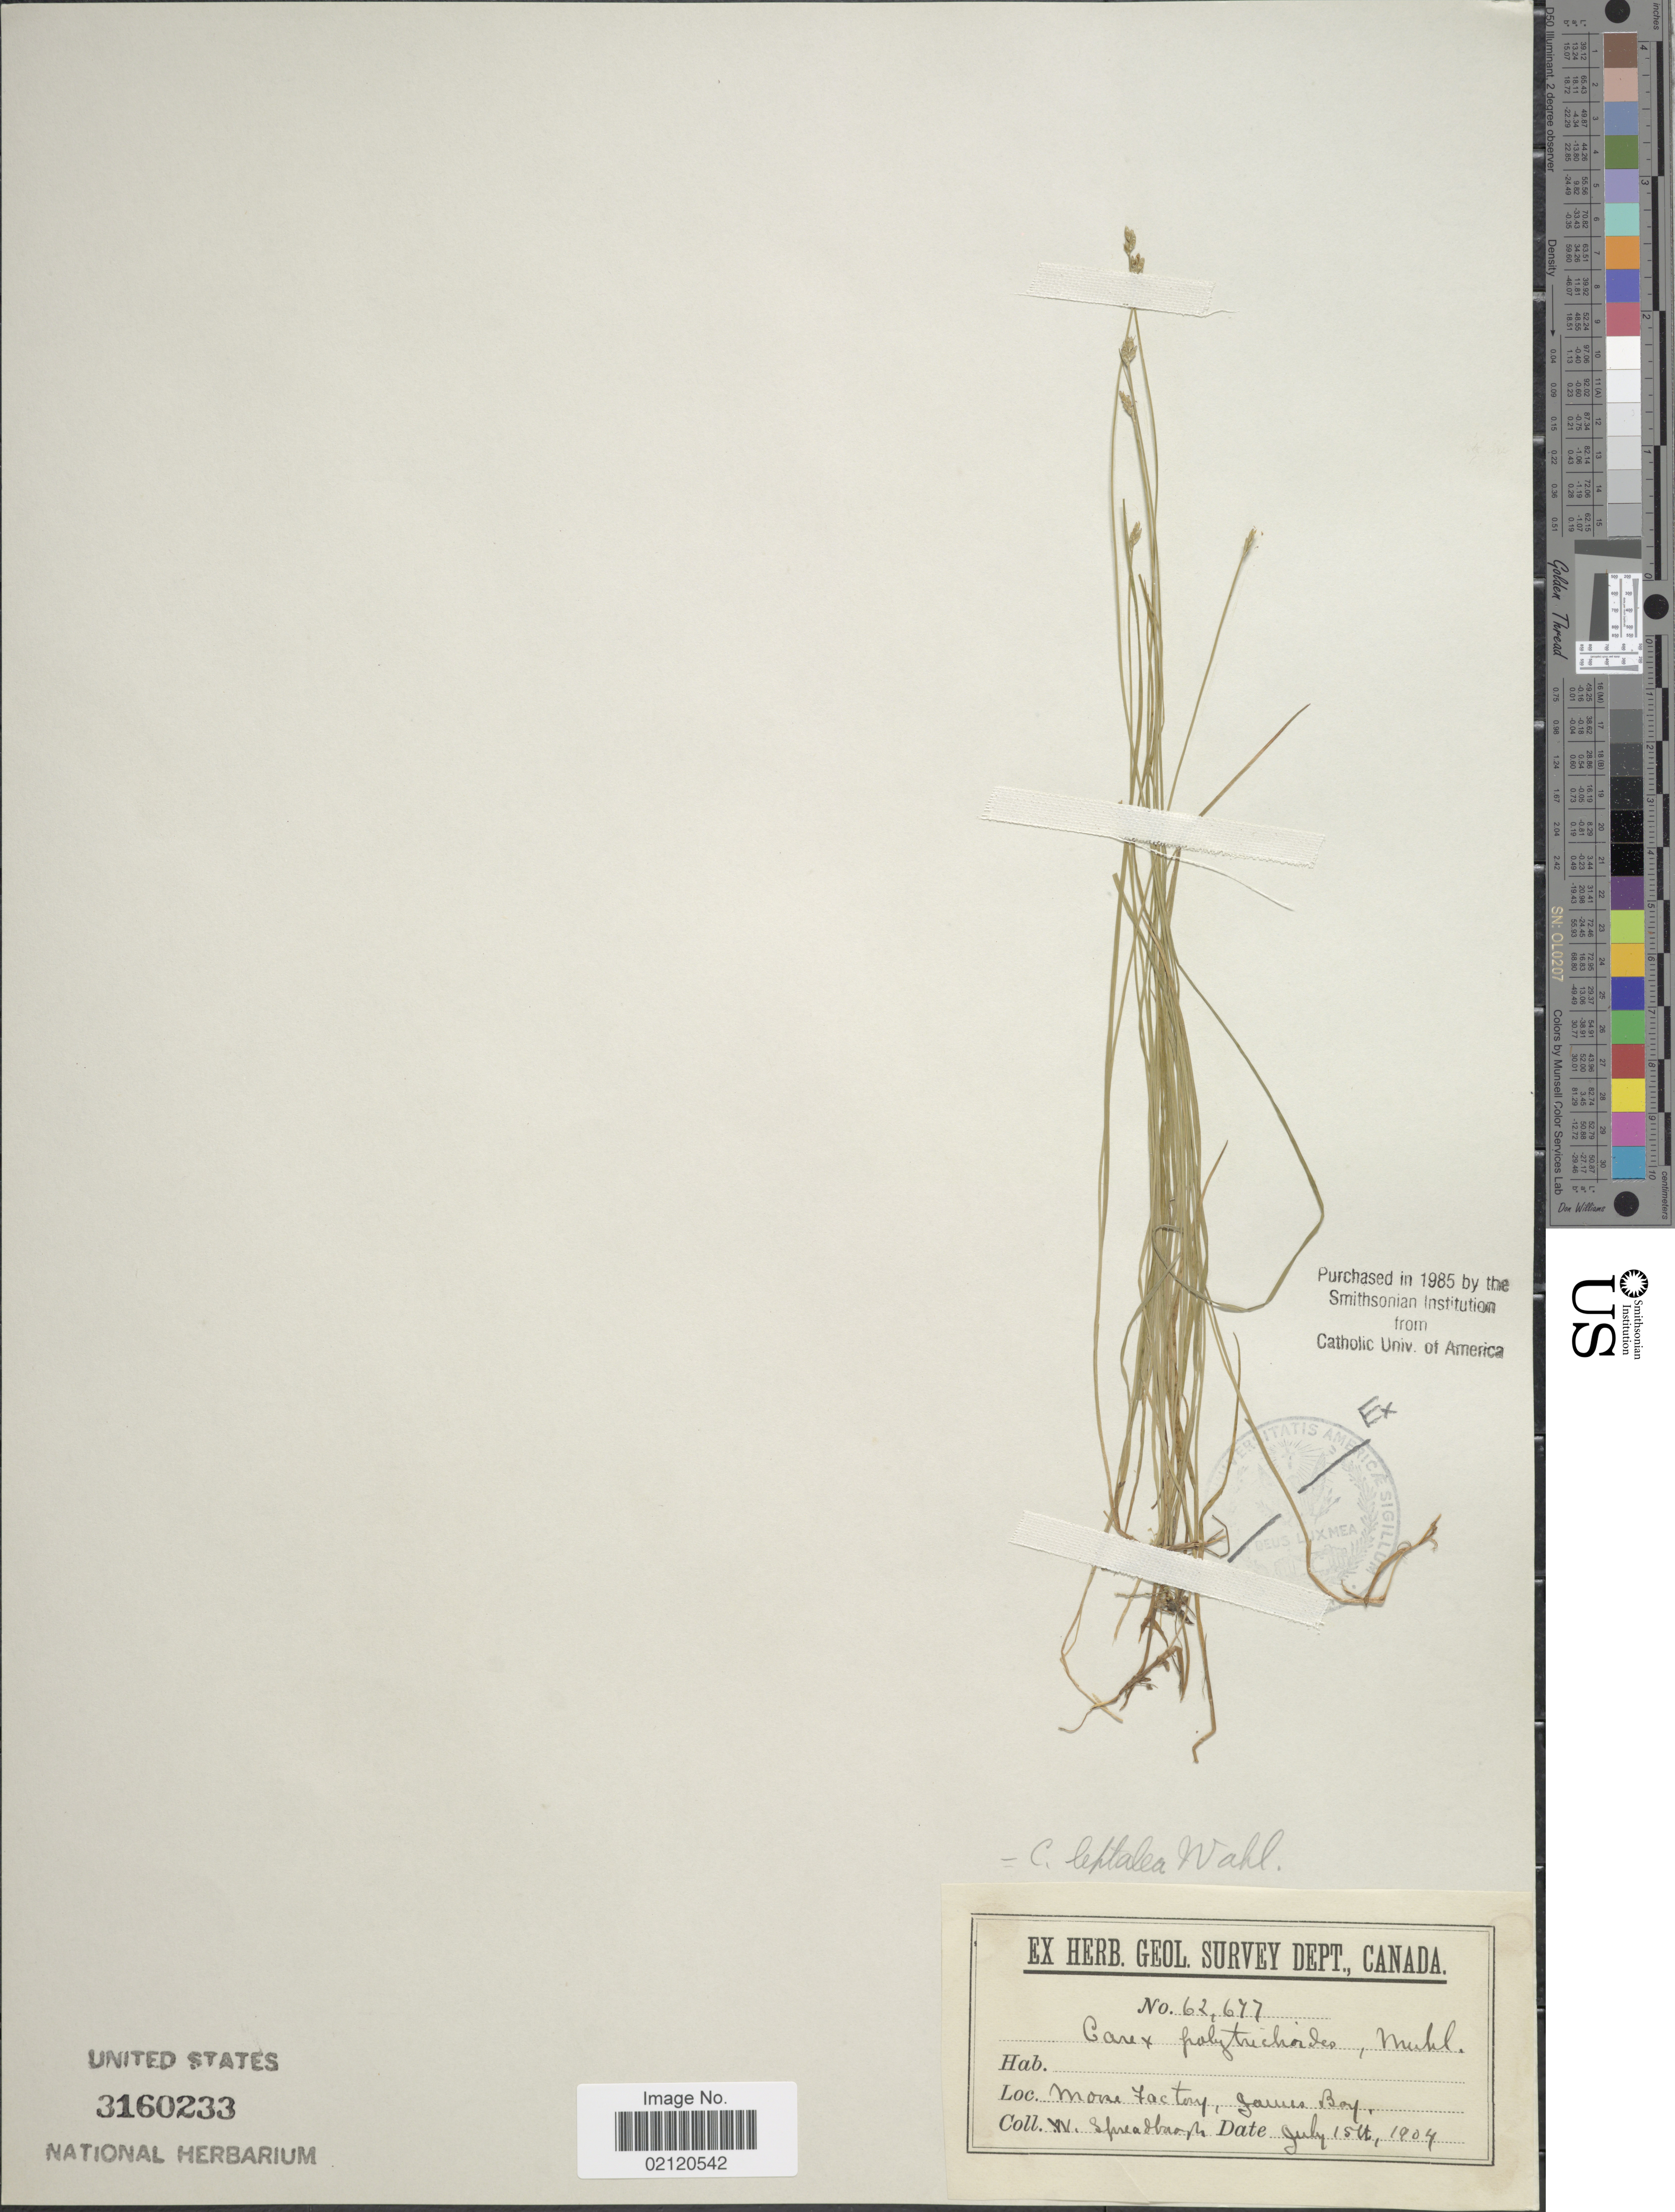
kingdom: Plantae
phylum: Tracheophyta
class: Liliopsida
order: Poales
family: Cyperaceae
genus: Carex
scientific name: Carex leptalea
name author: Wahlenb.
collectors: W. Spreadborough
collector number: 62677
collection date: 1904-07-15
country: Canada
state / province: Ontario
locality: Moose Factory, James Bay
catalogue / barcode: US 3160233